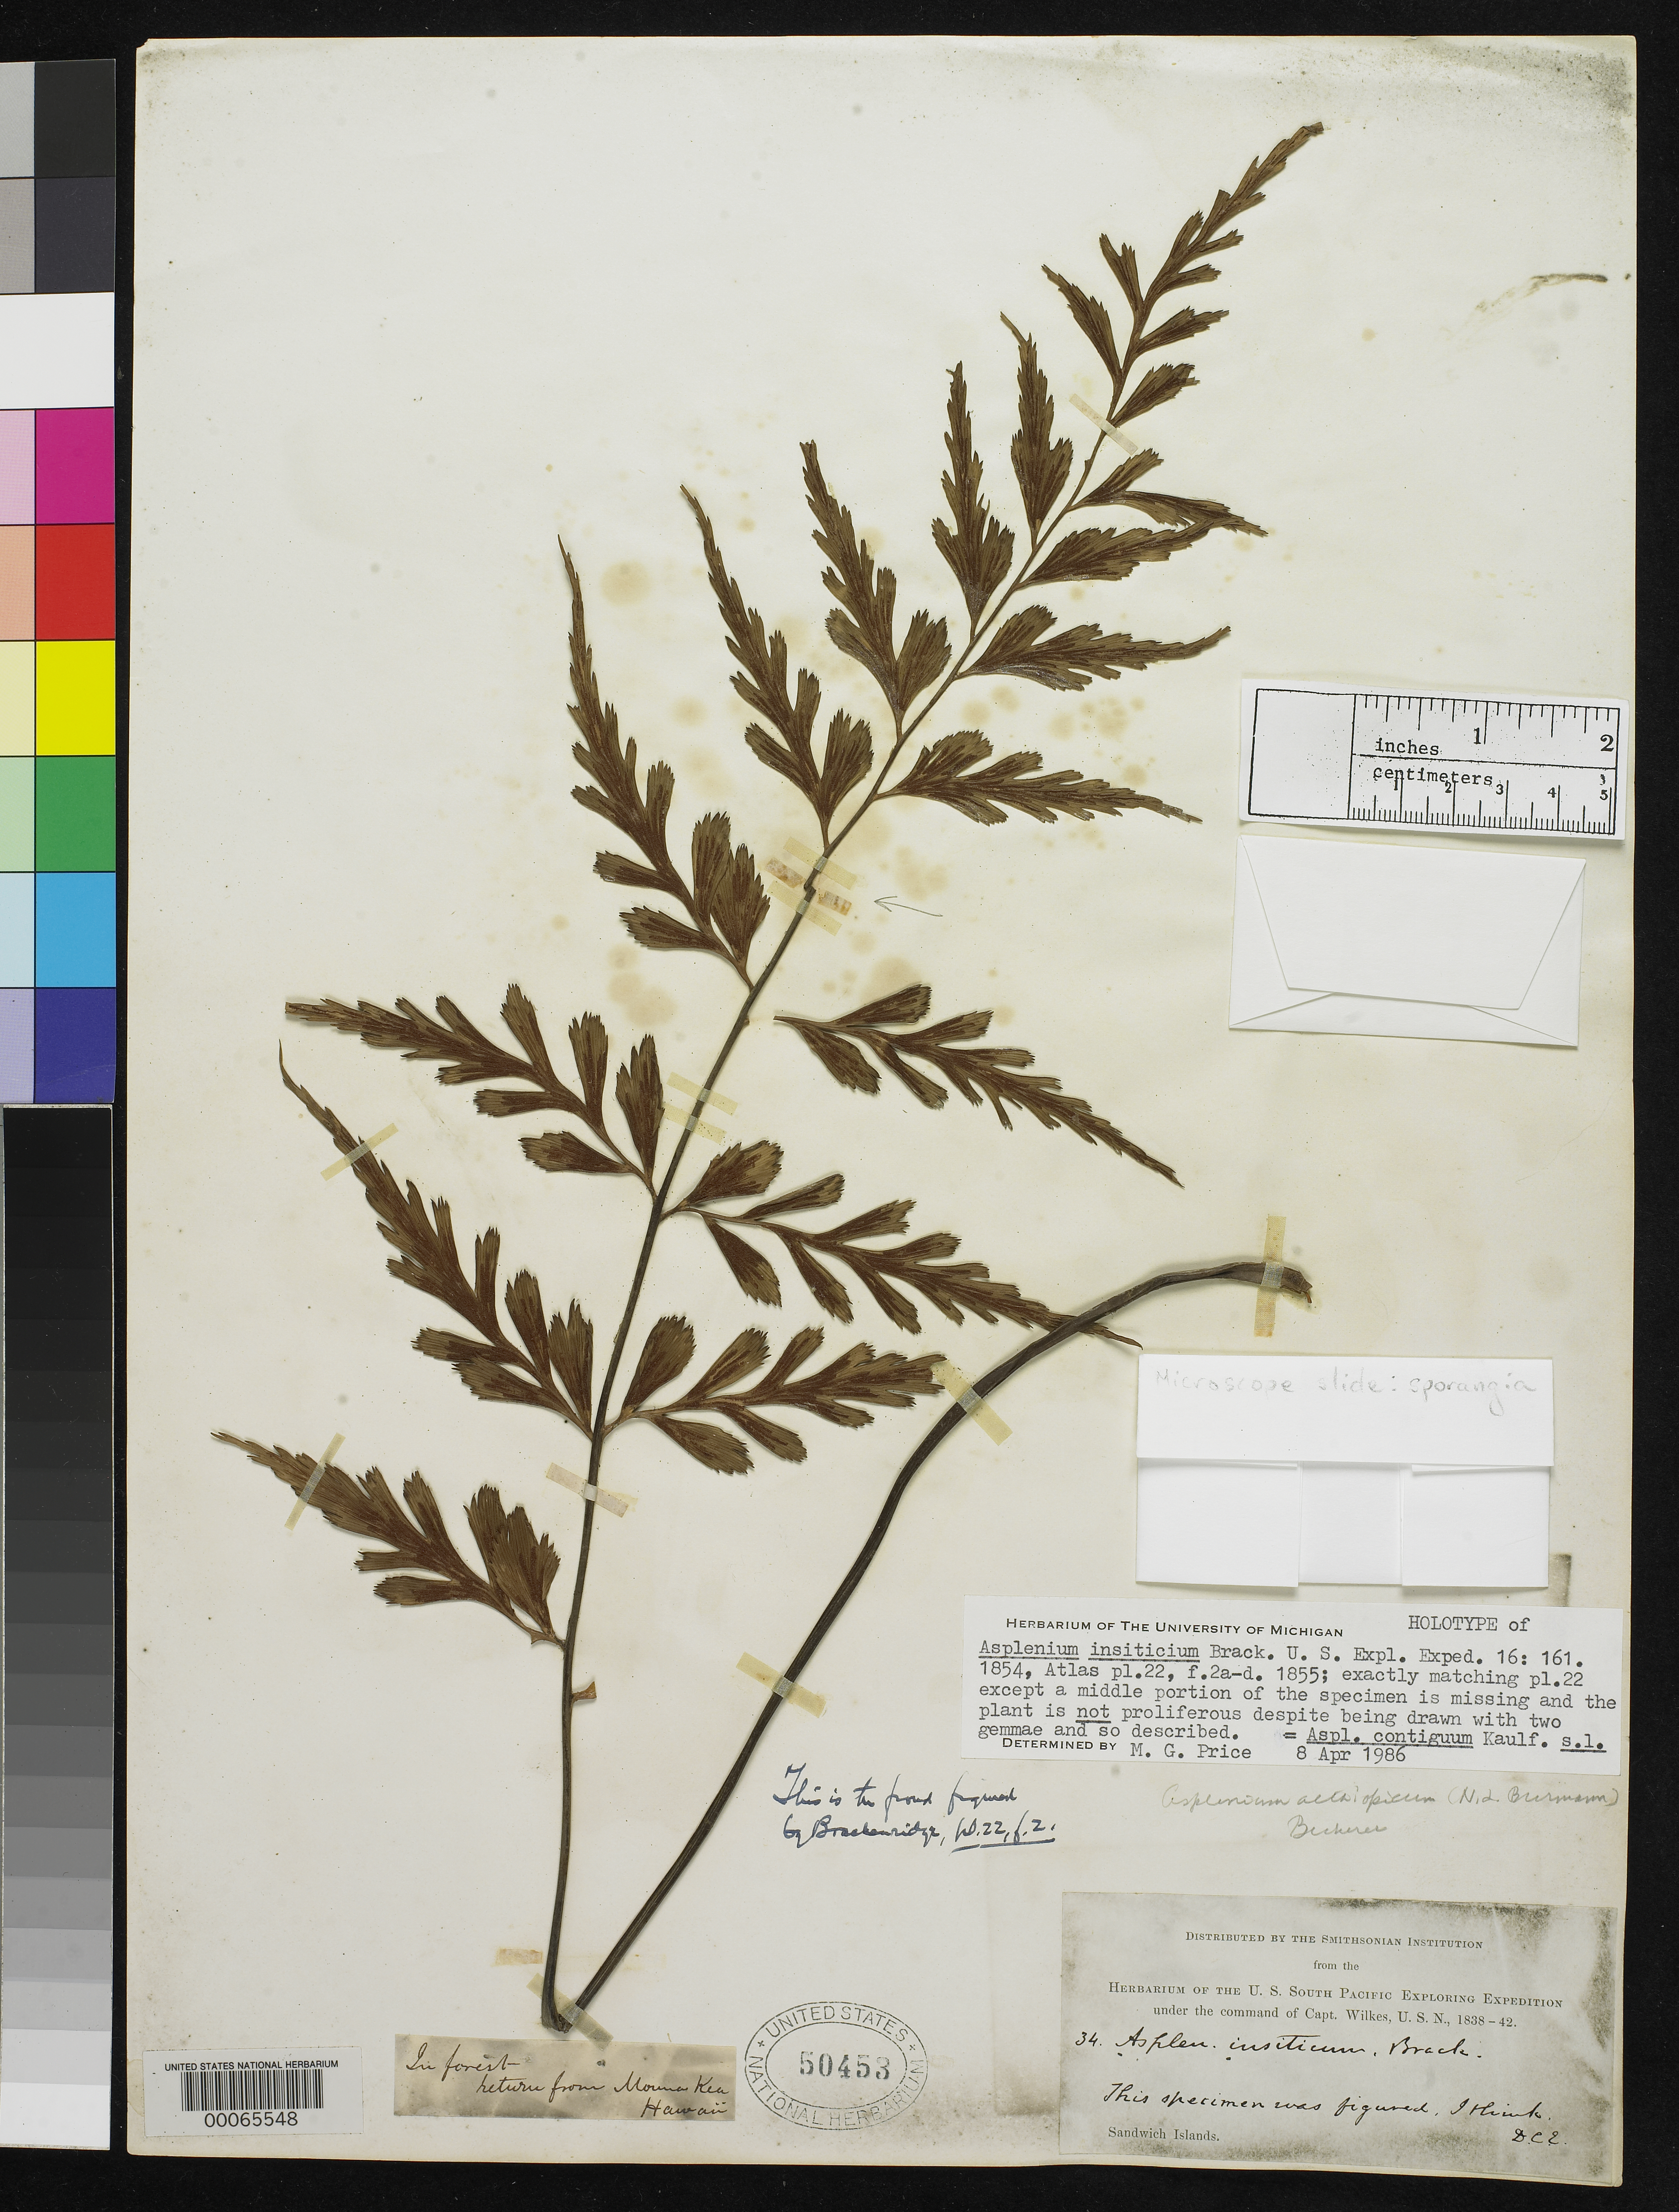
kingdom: Plantae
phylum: Tracheophyta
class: Polypodiopsida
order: Polypodiales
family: Aspleniaceae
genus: Asplenium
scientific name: Asplenium insiticium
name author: Brack. in Wilkes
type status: Holotype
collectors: Wilkes Explor. Exped.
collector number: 34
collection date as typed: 1838 to -- --- 1842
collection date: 1838/1842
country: United States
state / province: Hawaii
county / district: Maui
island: Maui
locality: Mount Kea.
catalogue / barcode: US 50453